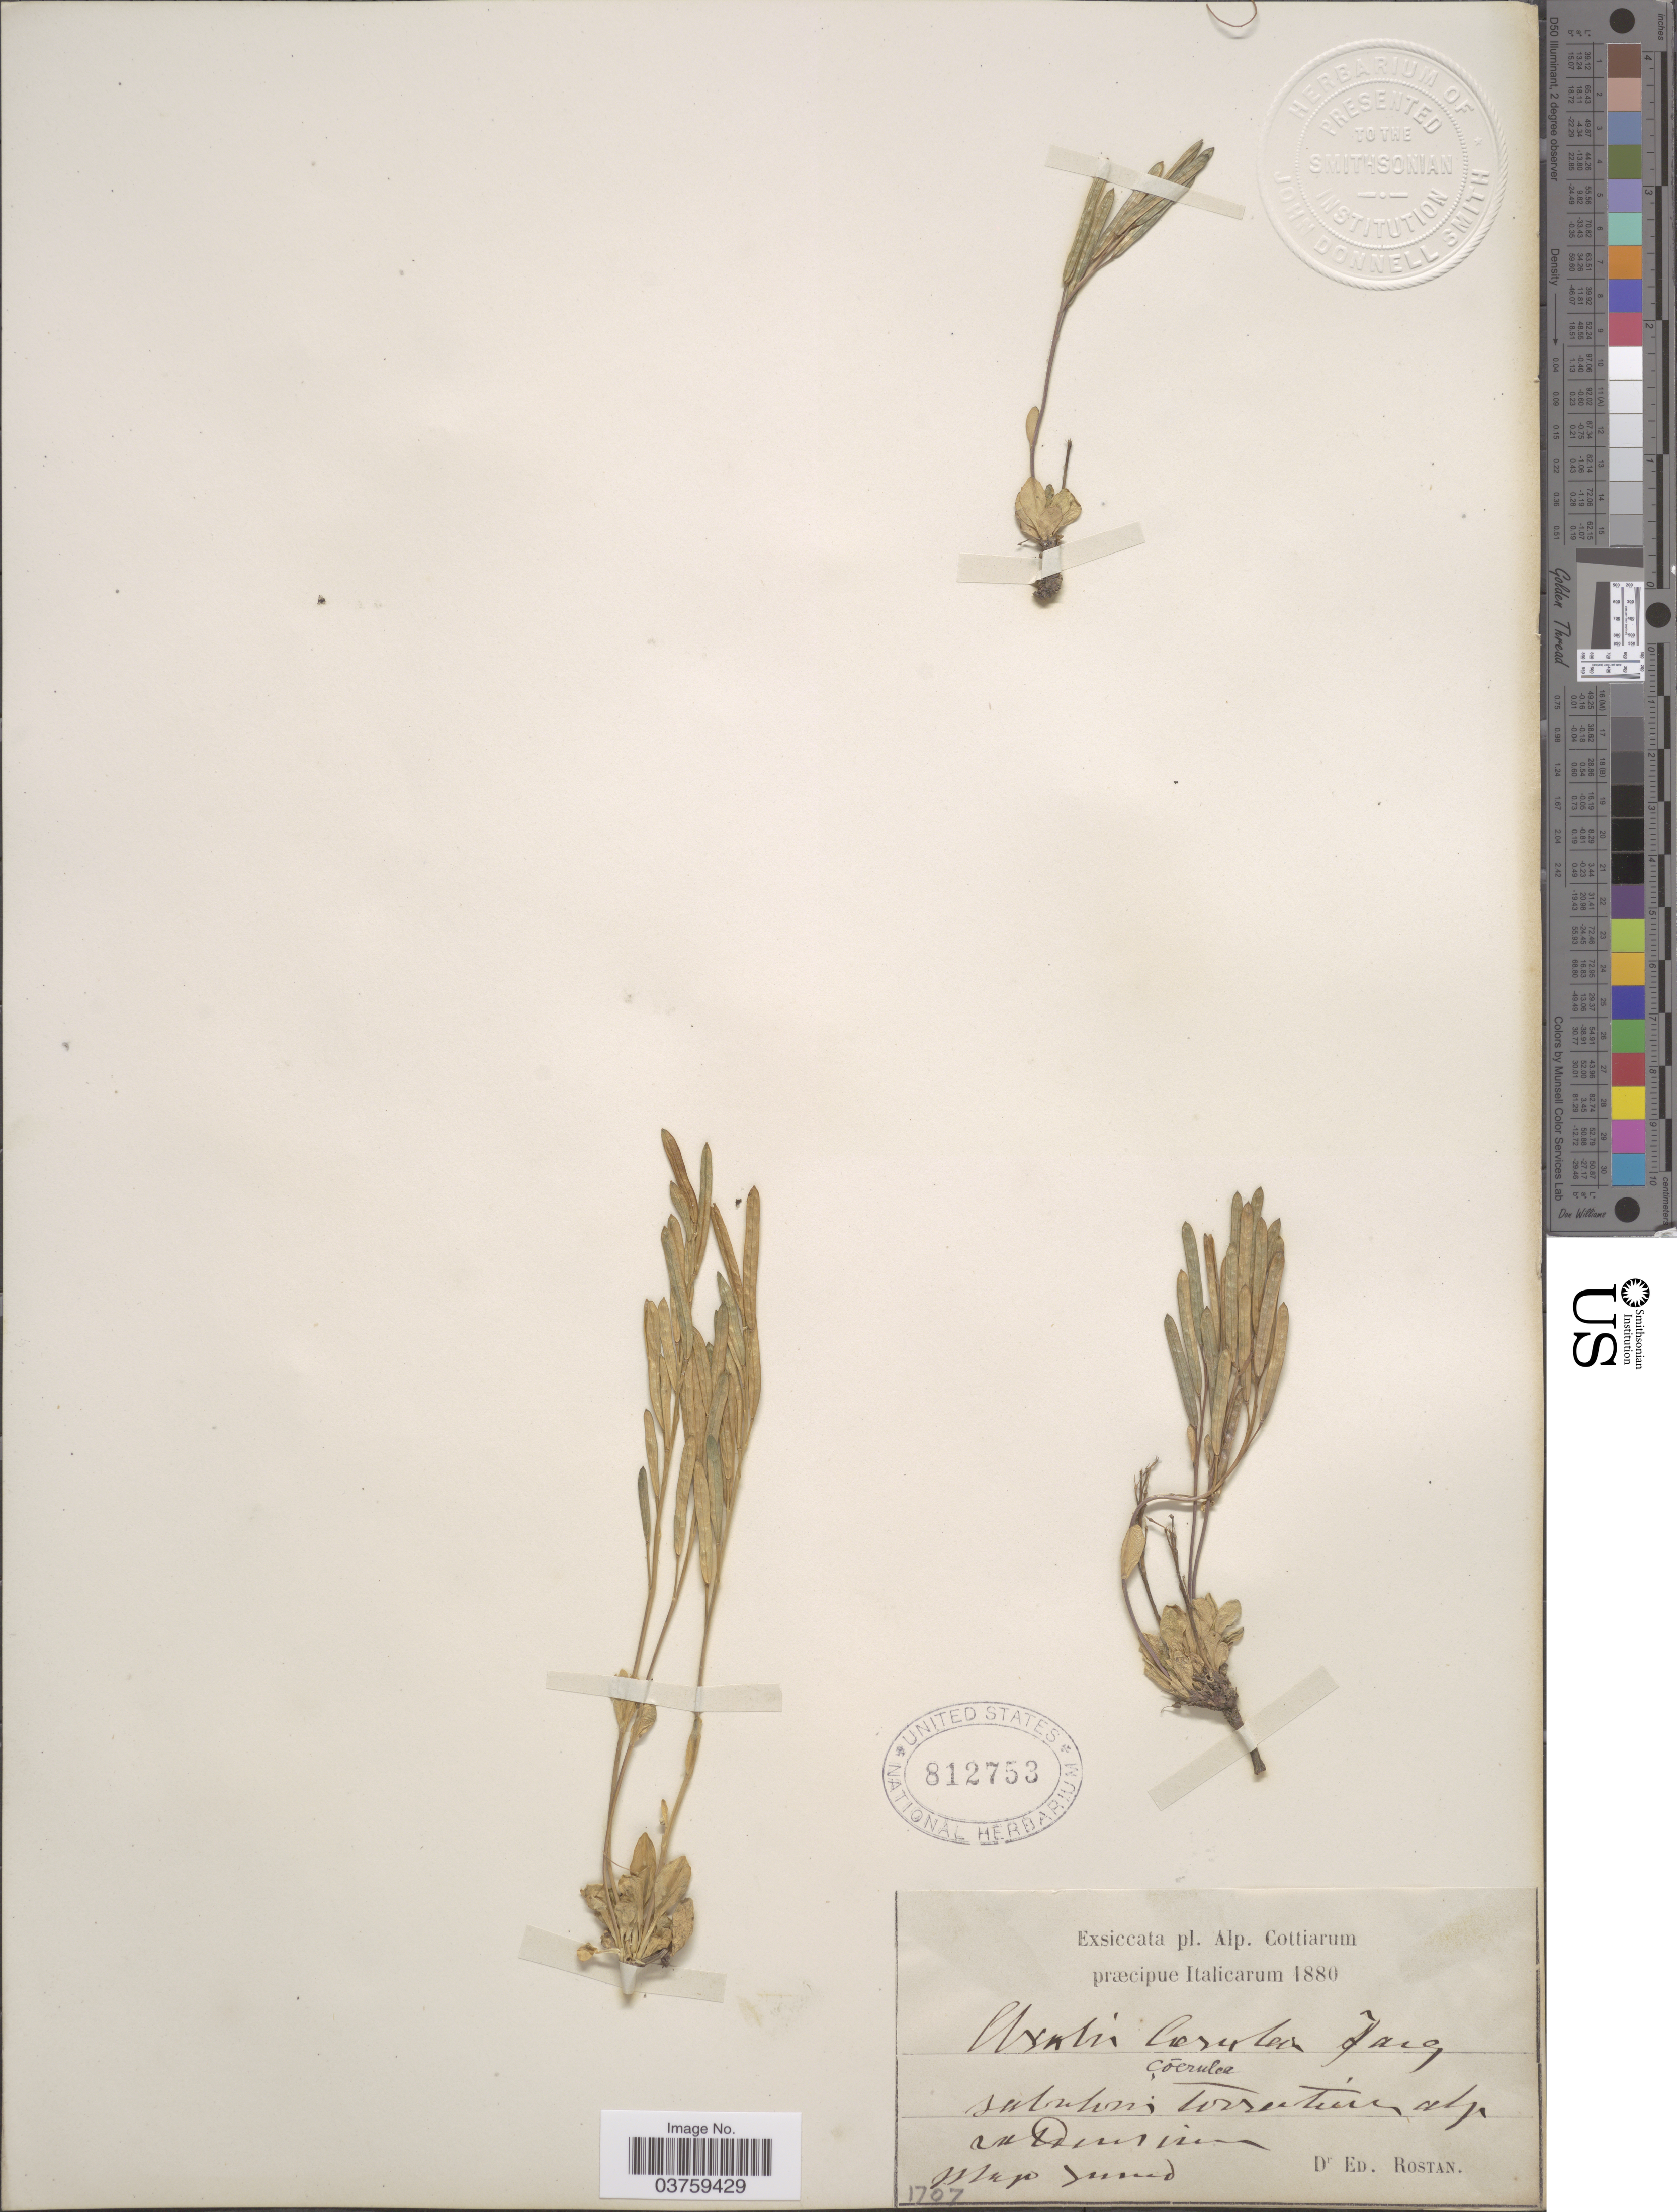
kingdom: Plantae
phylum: Tracheophyta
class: Magnoliopsida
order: Brassicales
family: Brassicaceae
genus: Arabis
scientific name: Arabis caerulea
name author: Haenke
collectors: E. Rostan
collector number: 1707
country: Italy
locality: Alp. Cottiarum præcipue Italicarum. Subrulons Tirres Tiur alp suDuis uin.*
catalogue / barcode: US 812753